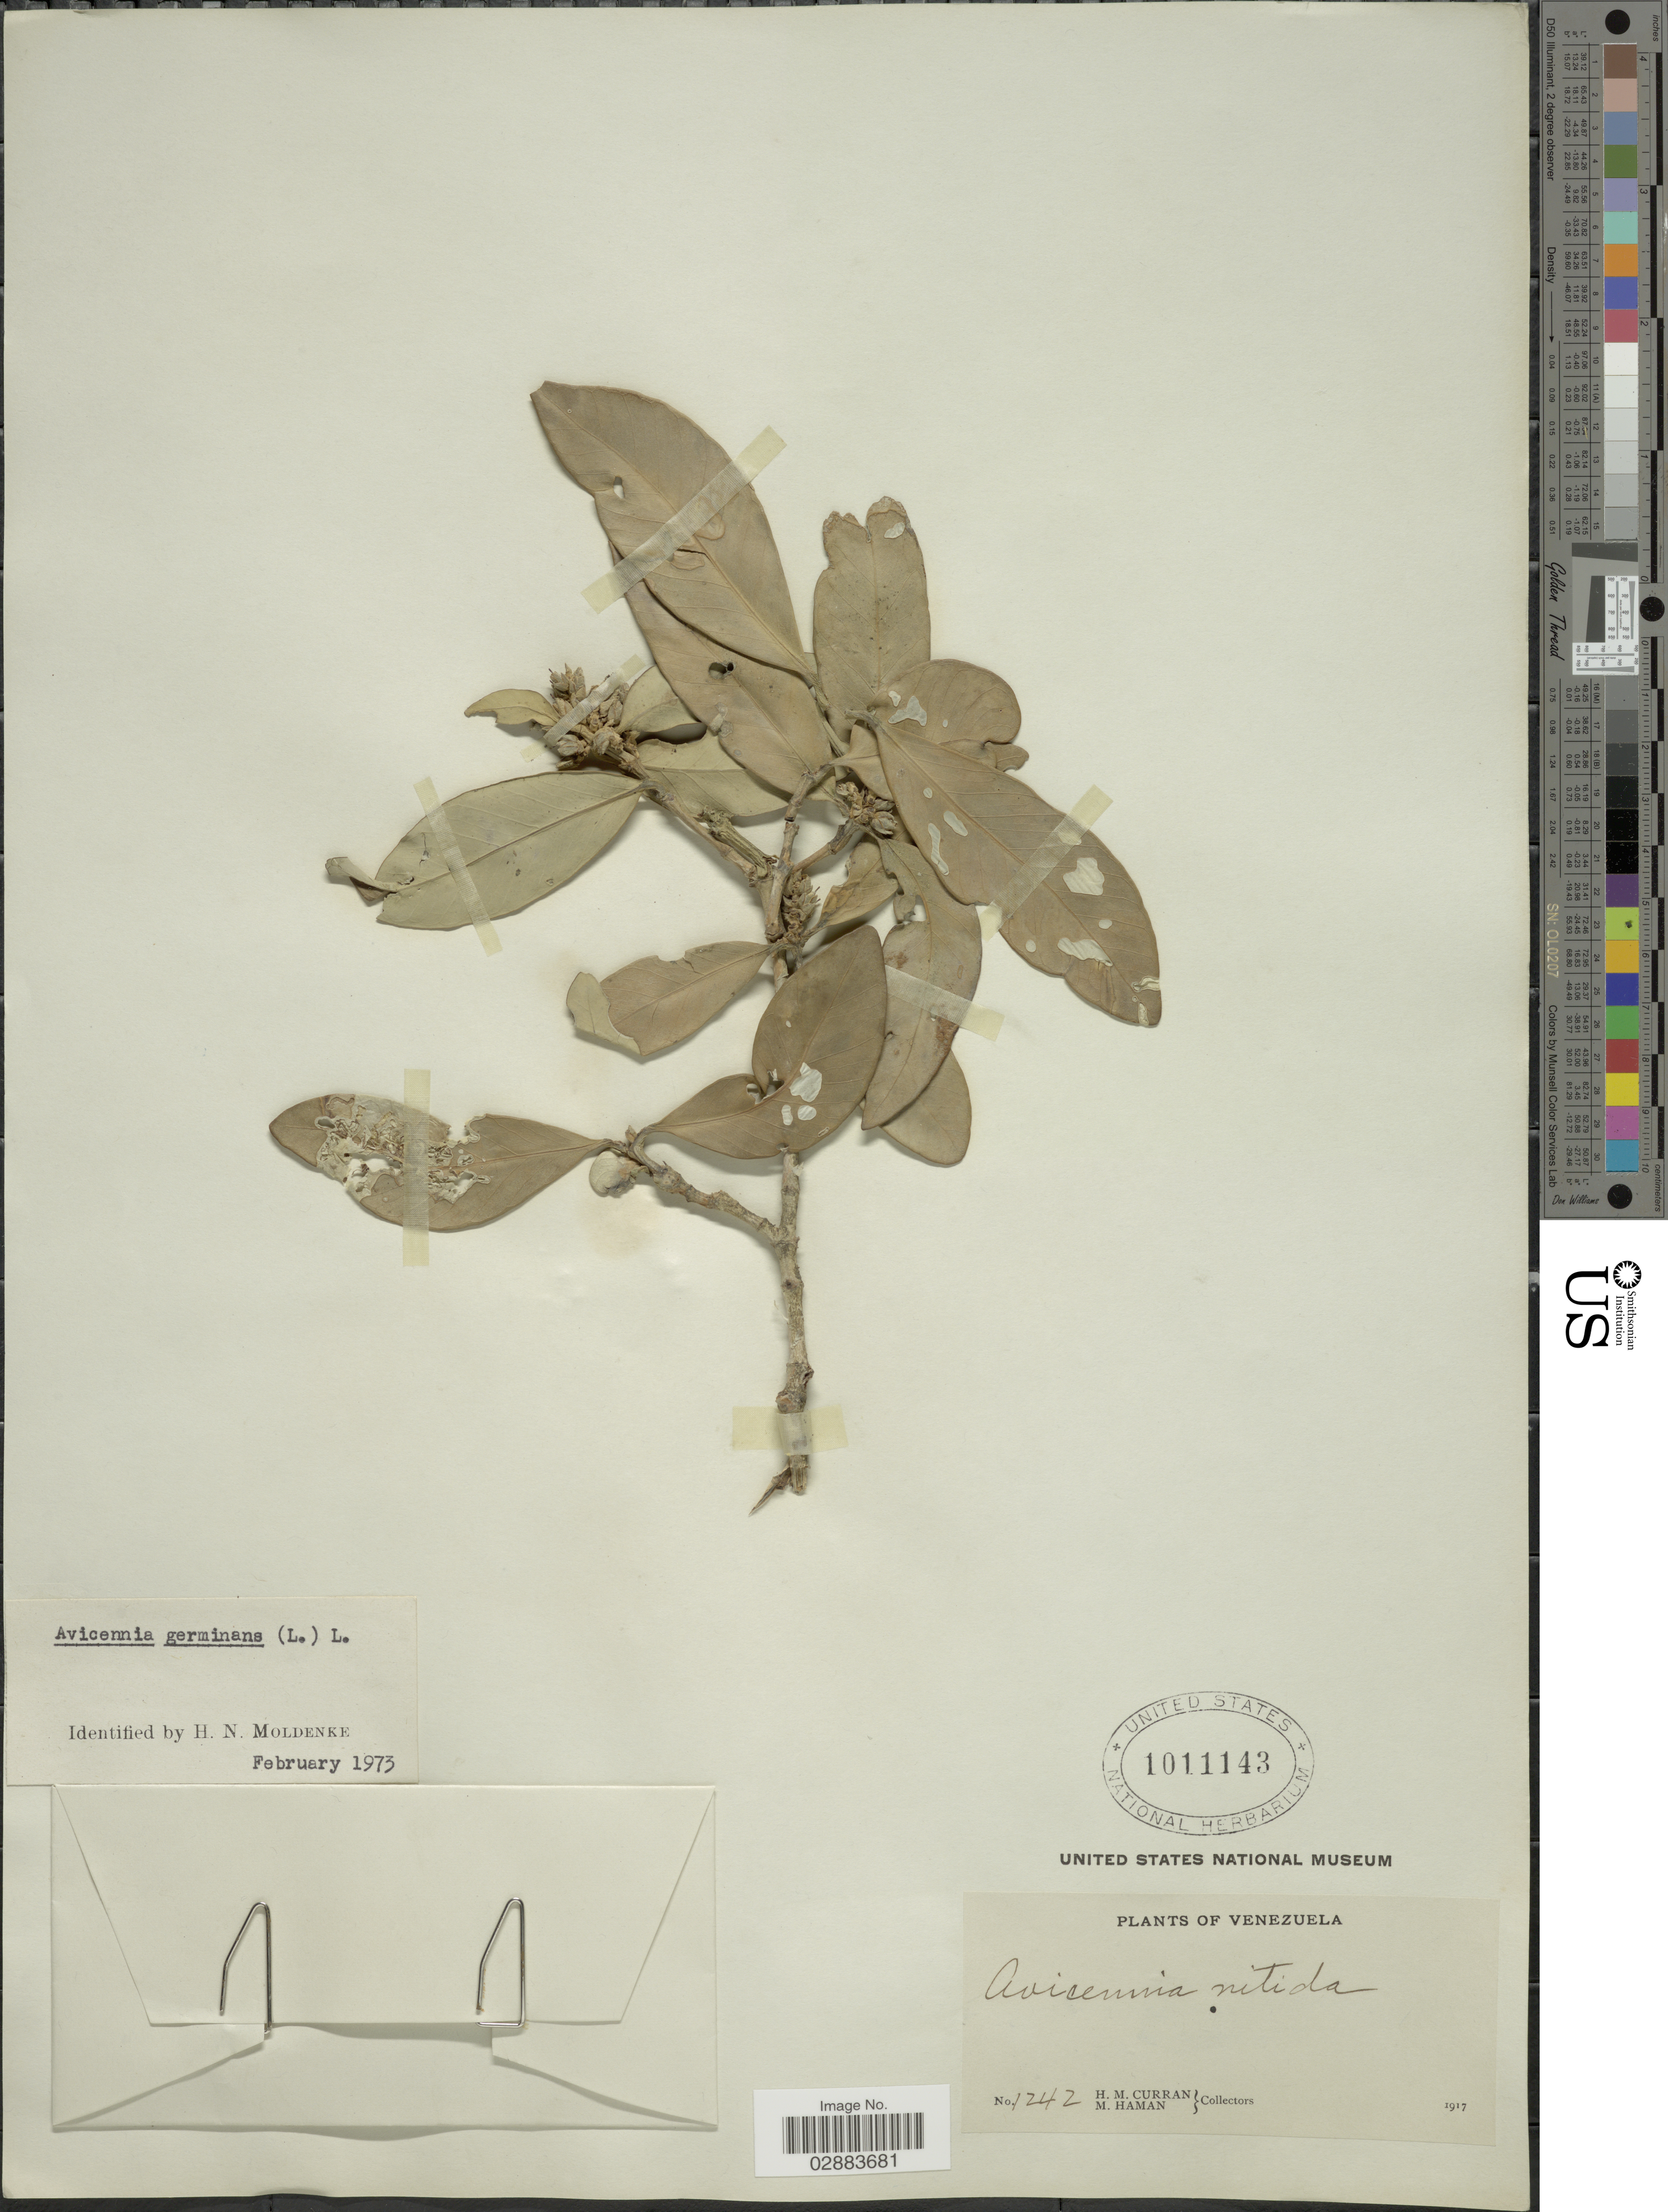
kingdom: Plantae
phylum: Tracheophyta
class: Magnoliopsida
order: Lamiales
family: Acanthaceae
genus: Avicennia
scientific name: Avicennia germinans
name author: (L.) L.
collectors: H. M. Curran & M. Haman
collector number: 1242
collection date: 1917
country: Venezuela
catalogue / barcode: US 1011143